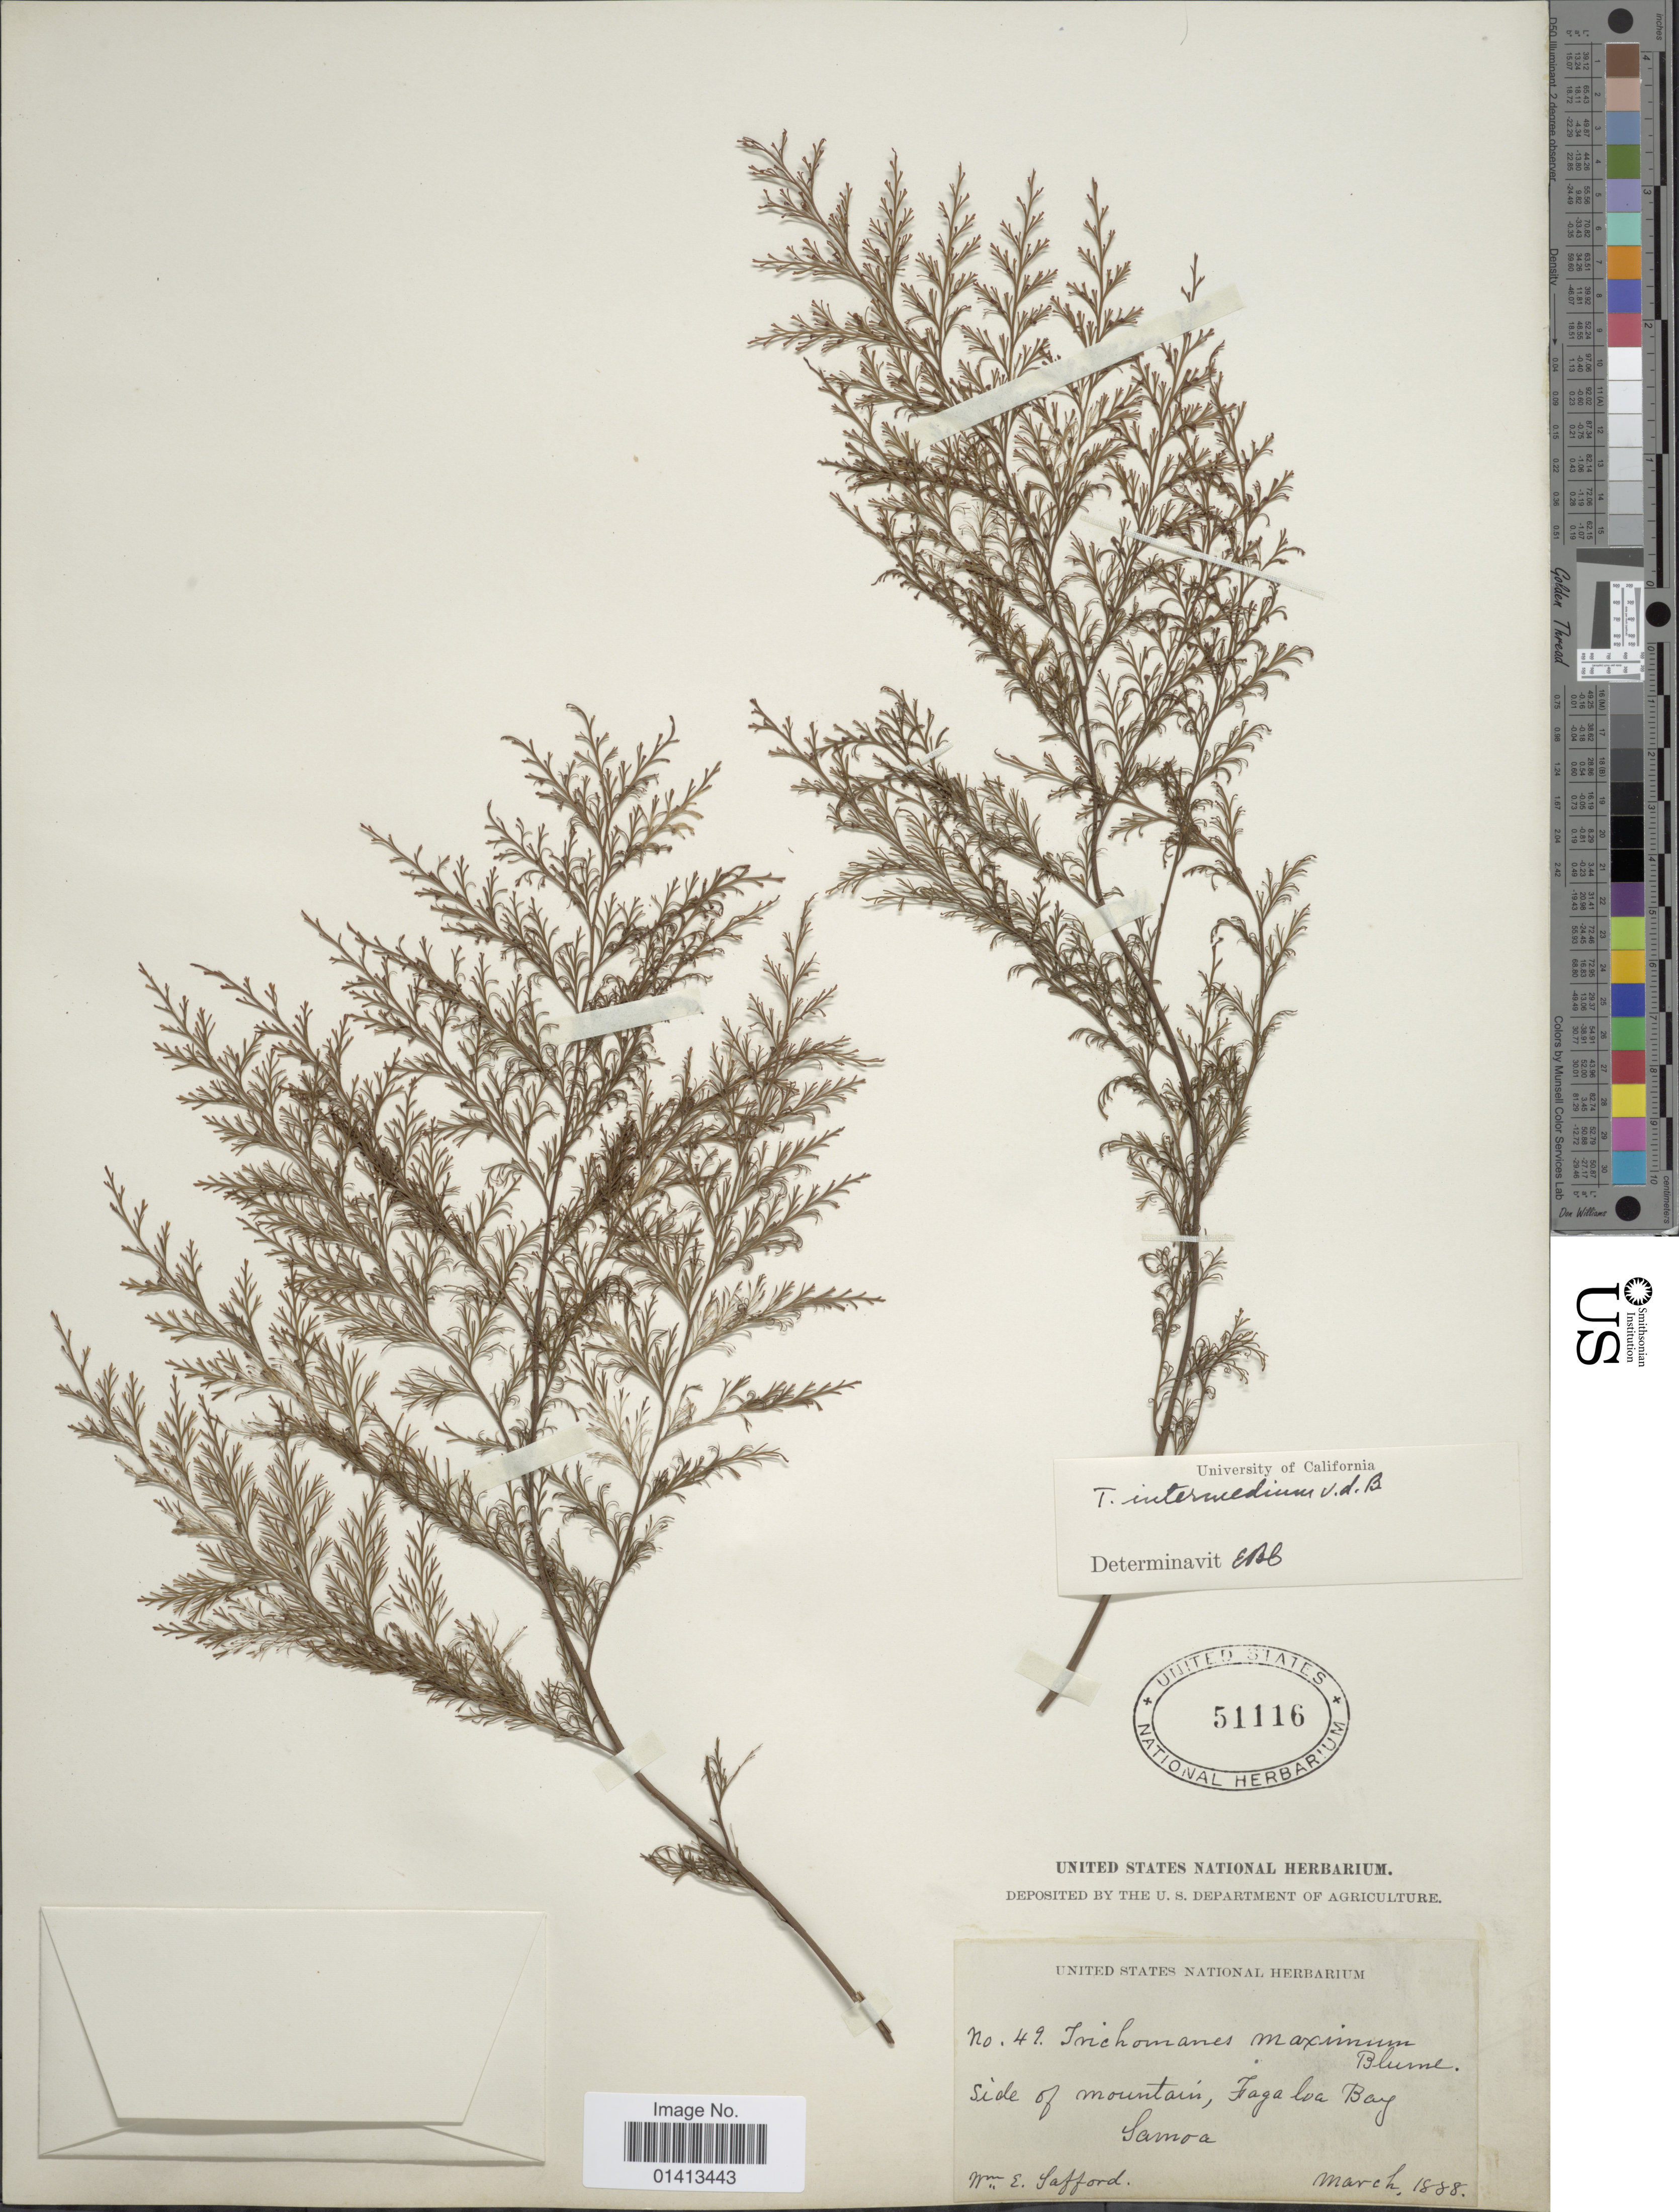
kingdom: Plantae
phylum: Tracheophyta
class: Polypodiopsida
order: Hymenophyllales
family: Hymenophyllaceae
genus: Crepidomanes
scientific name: Crepidomanes intermedium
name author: (Bosch) Ebihara & K. Iwats.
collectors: W. E. Safford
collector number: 49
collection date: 1888-03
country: American Samoa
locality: Side of mountain, Fagaloa Bay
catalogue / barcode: US 51116